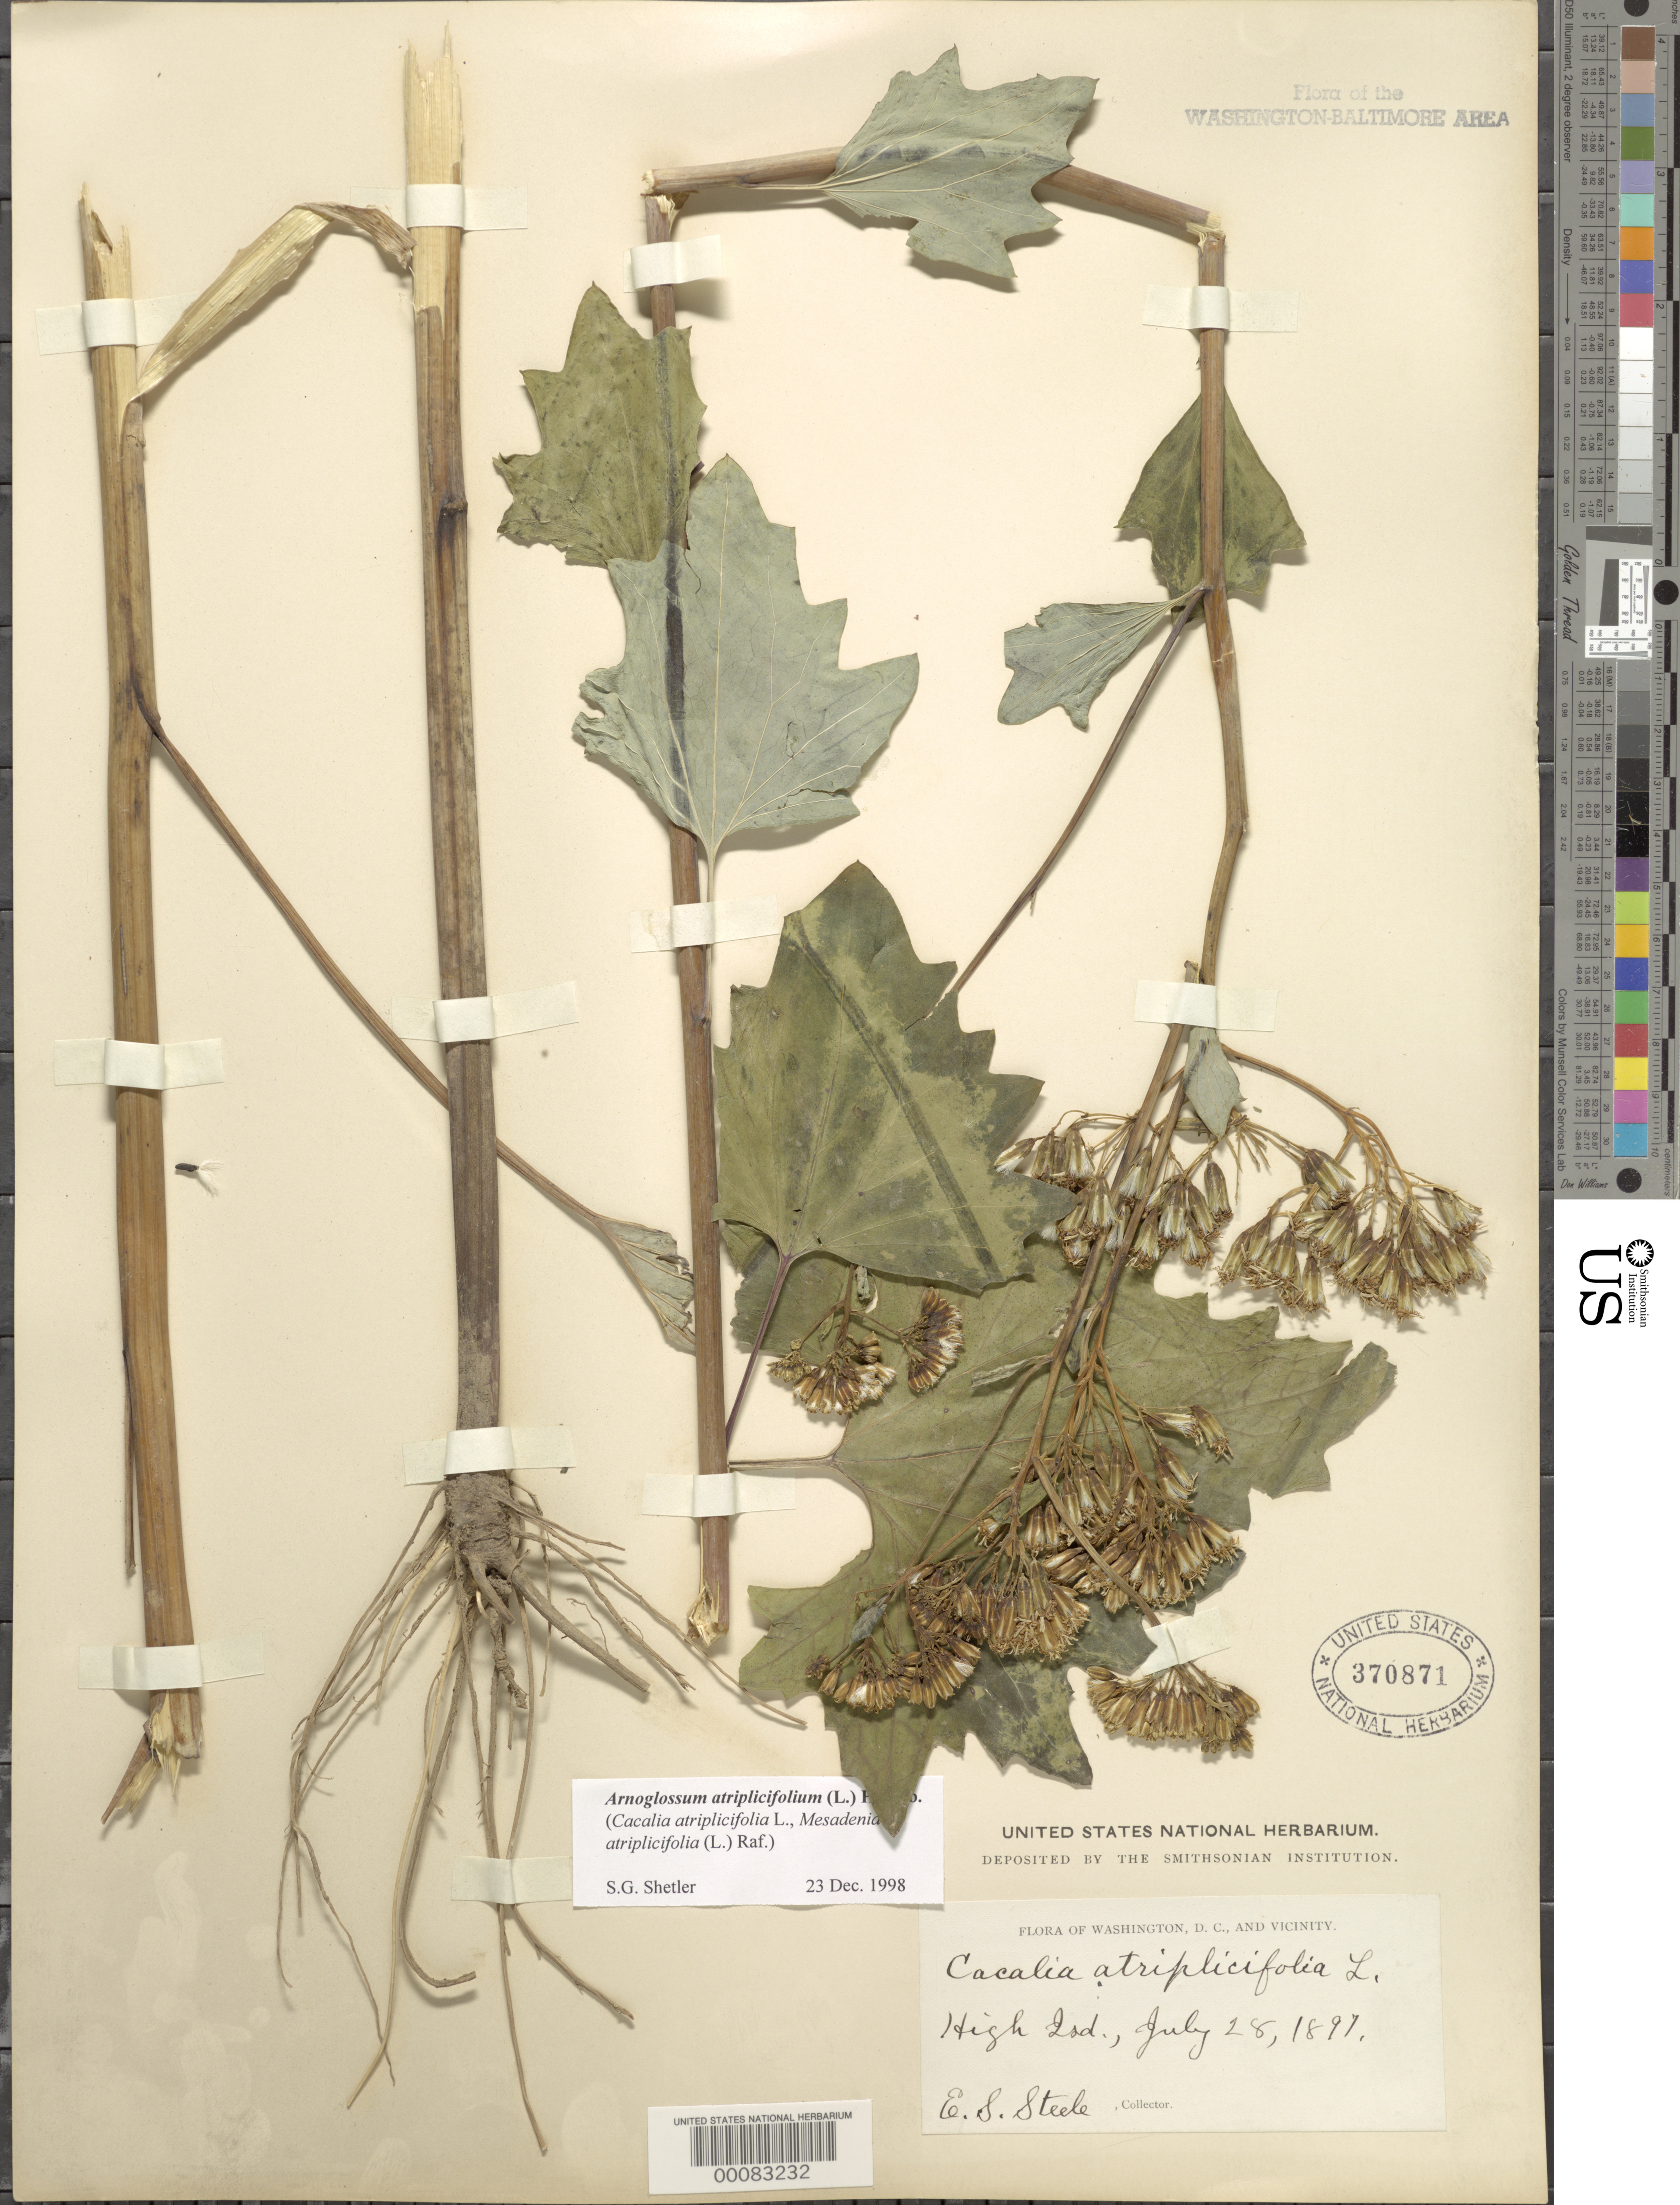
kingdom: Plantae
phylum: Tracheophyta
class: Magnoliopsida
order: Asterales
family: Asteraceae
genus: Arnoglossum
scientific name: Arnoglossum atriplicifolium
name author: (L.) H. Rob.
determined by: Shetler, Stanwyn G., (US), NMNH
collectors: E. Steele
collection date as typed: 28 Jul 1897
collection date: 1897-07-28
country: United States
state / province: Maryland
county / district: Montgomery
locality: High Island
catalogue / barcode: US 370871